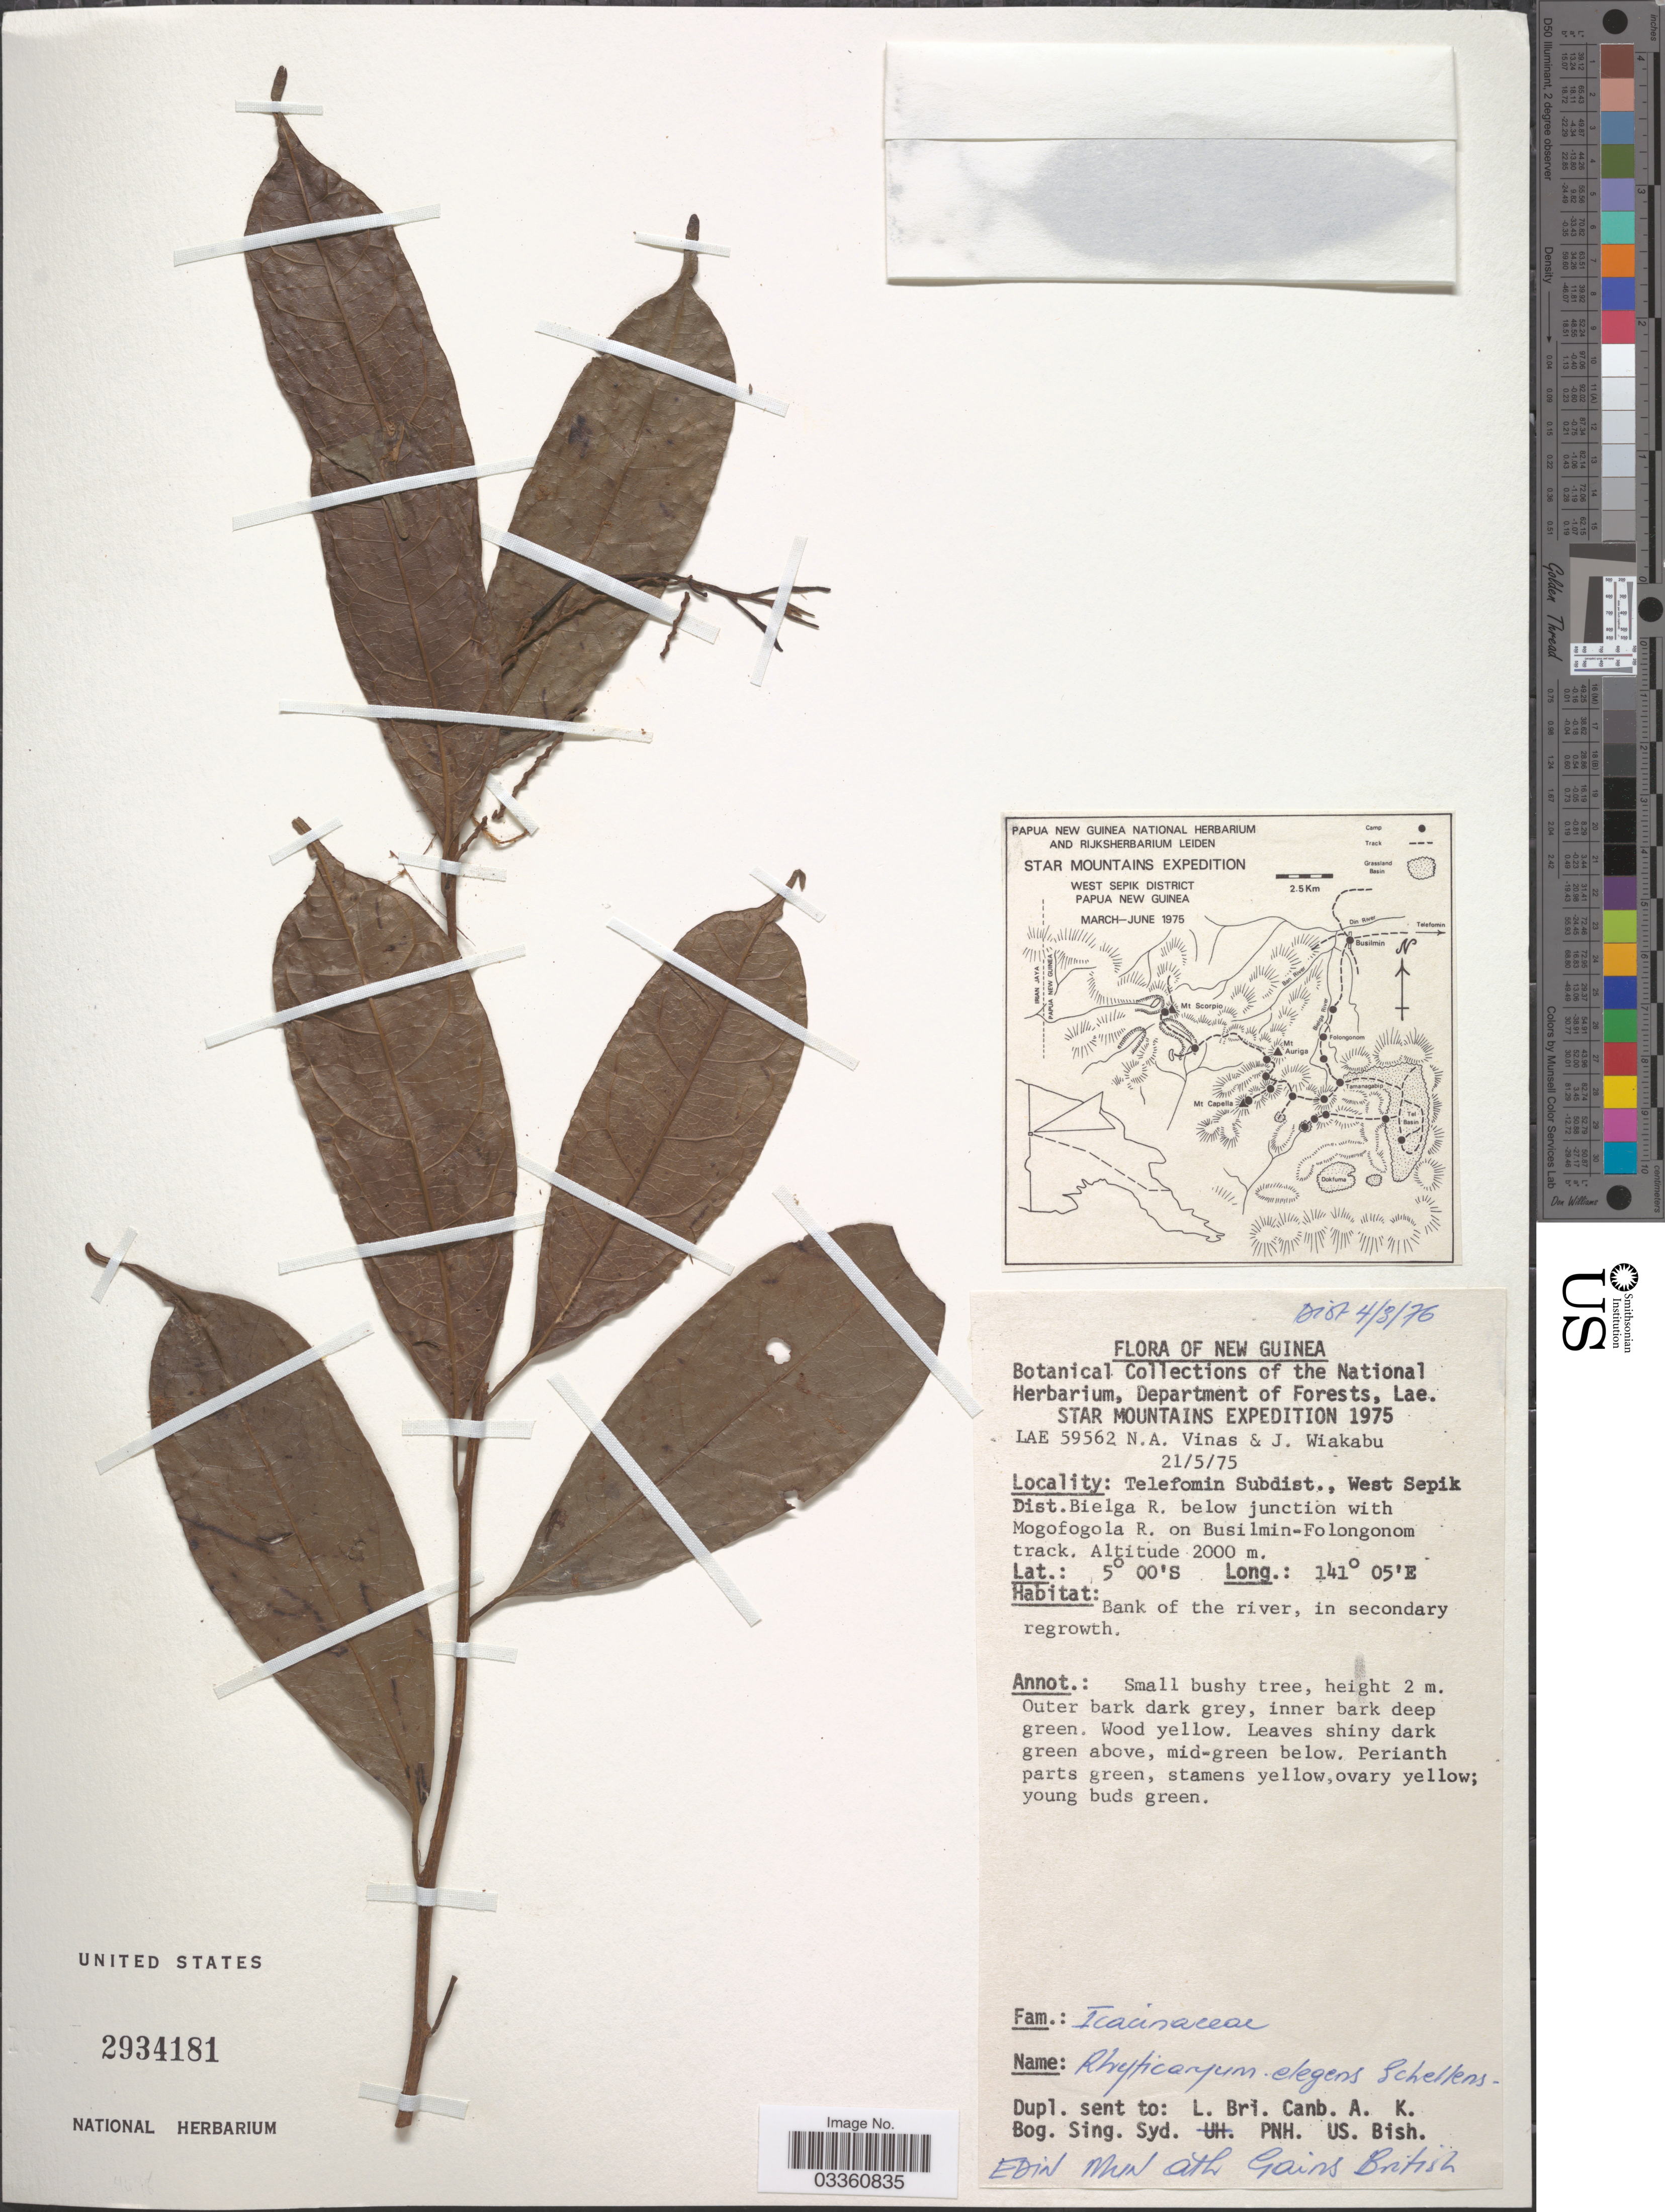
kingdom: Plantae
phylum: Tracheophyta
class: Magnoliopsida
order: Icacinales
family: Icacinaceae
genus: Ryticaryum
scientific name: Ryticaryum elegans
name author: G. Schellenb.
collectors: N. Vinas & J. Wiakabu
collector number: LAE59562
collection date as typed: Transcribed d/m/y: 21/5/75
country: Papua New Guinea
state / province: Sandaun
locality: New Guinea. Telefomin Subdist., West Sepik Dist. Bielga R. below junction with Mogofogola R. on Busilmin-Folongonom track.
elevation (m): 2000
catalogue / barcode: US 2934181